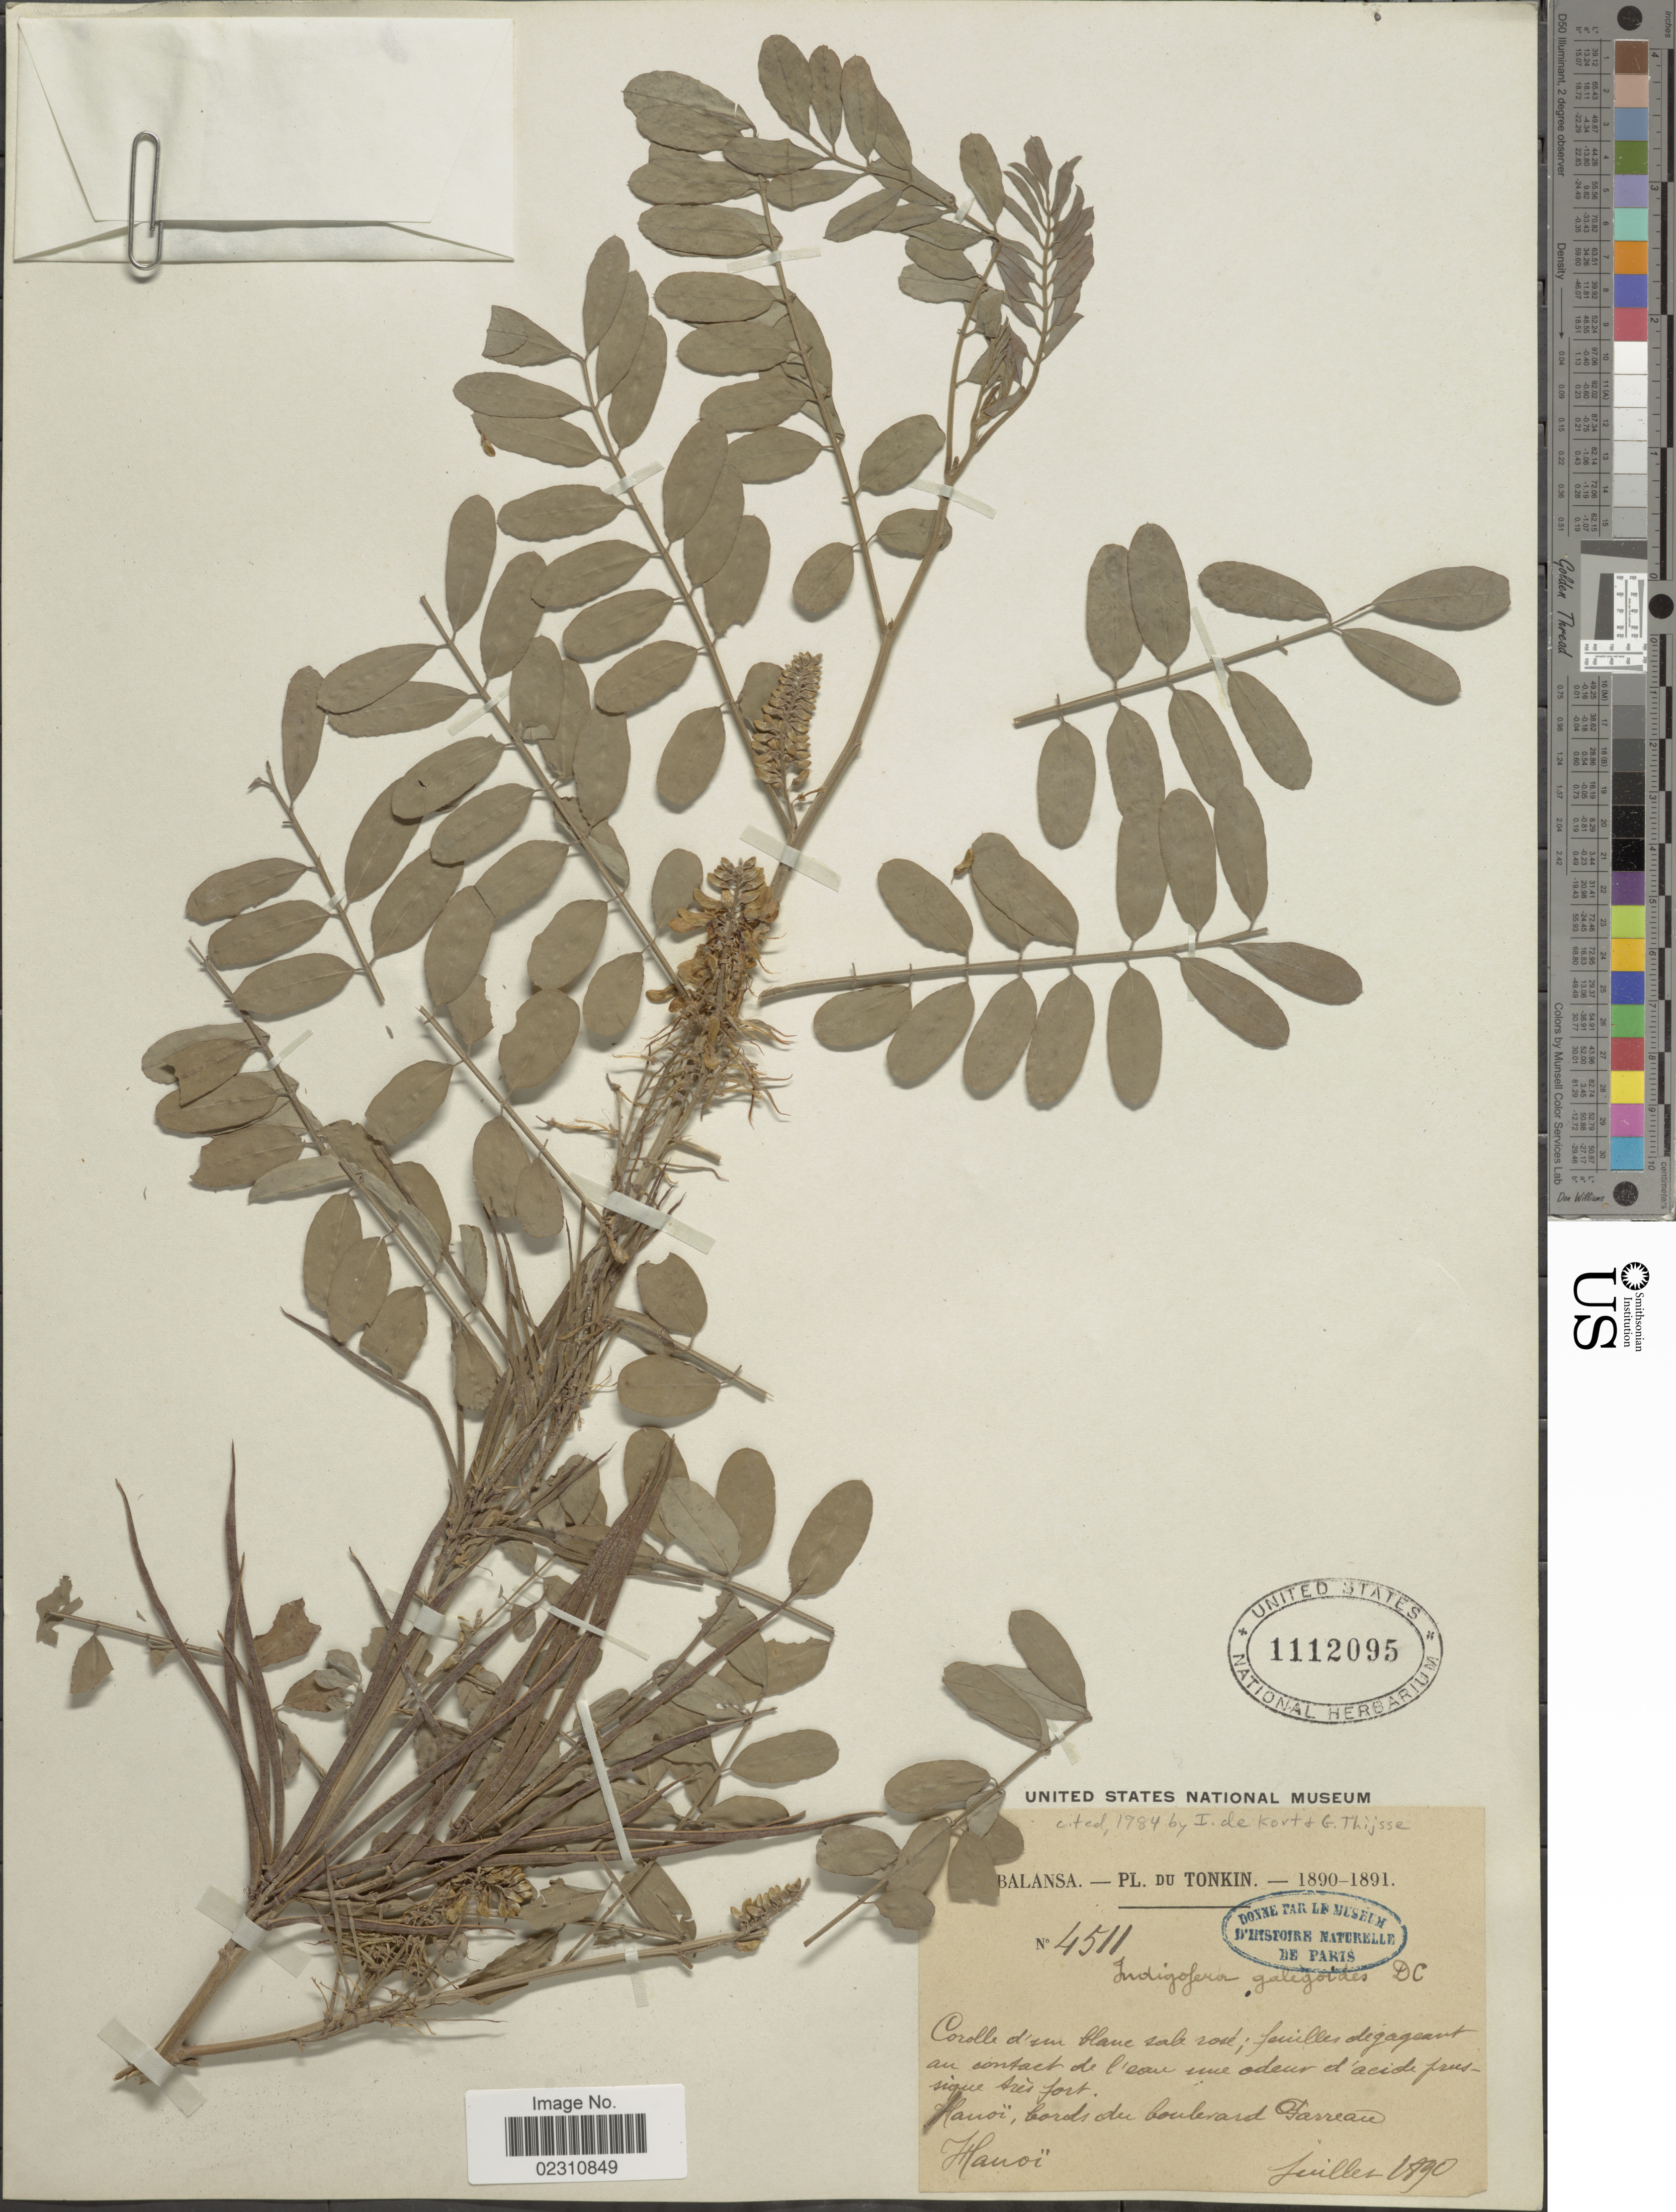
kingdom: Plantae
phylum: Tracheophyta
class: Magnoliopsida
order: Fabales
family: Fabaceae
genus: Indigofera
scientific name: Indigofera galegoides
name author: DC.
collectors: -. Balansa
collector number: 4511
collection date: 1890-07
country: Vietnam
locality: Tonkin, hanoi, bords du boulevard Farreau, Hanoi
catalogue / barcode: US 1112095